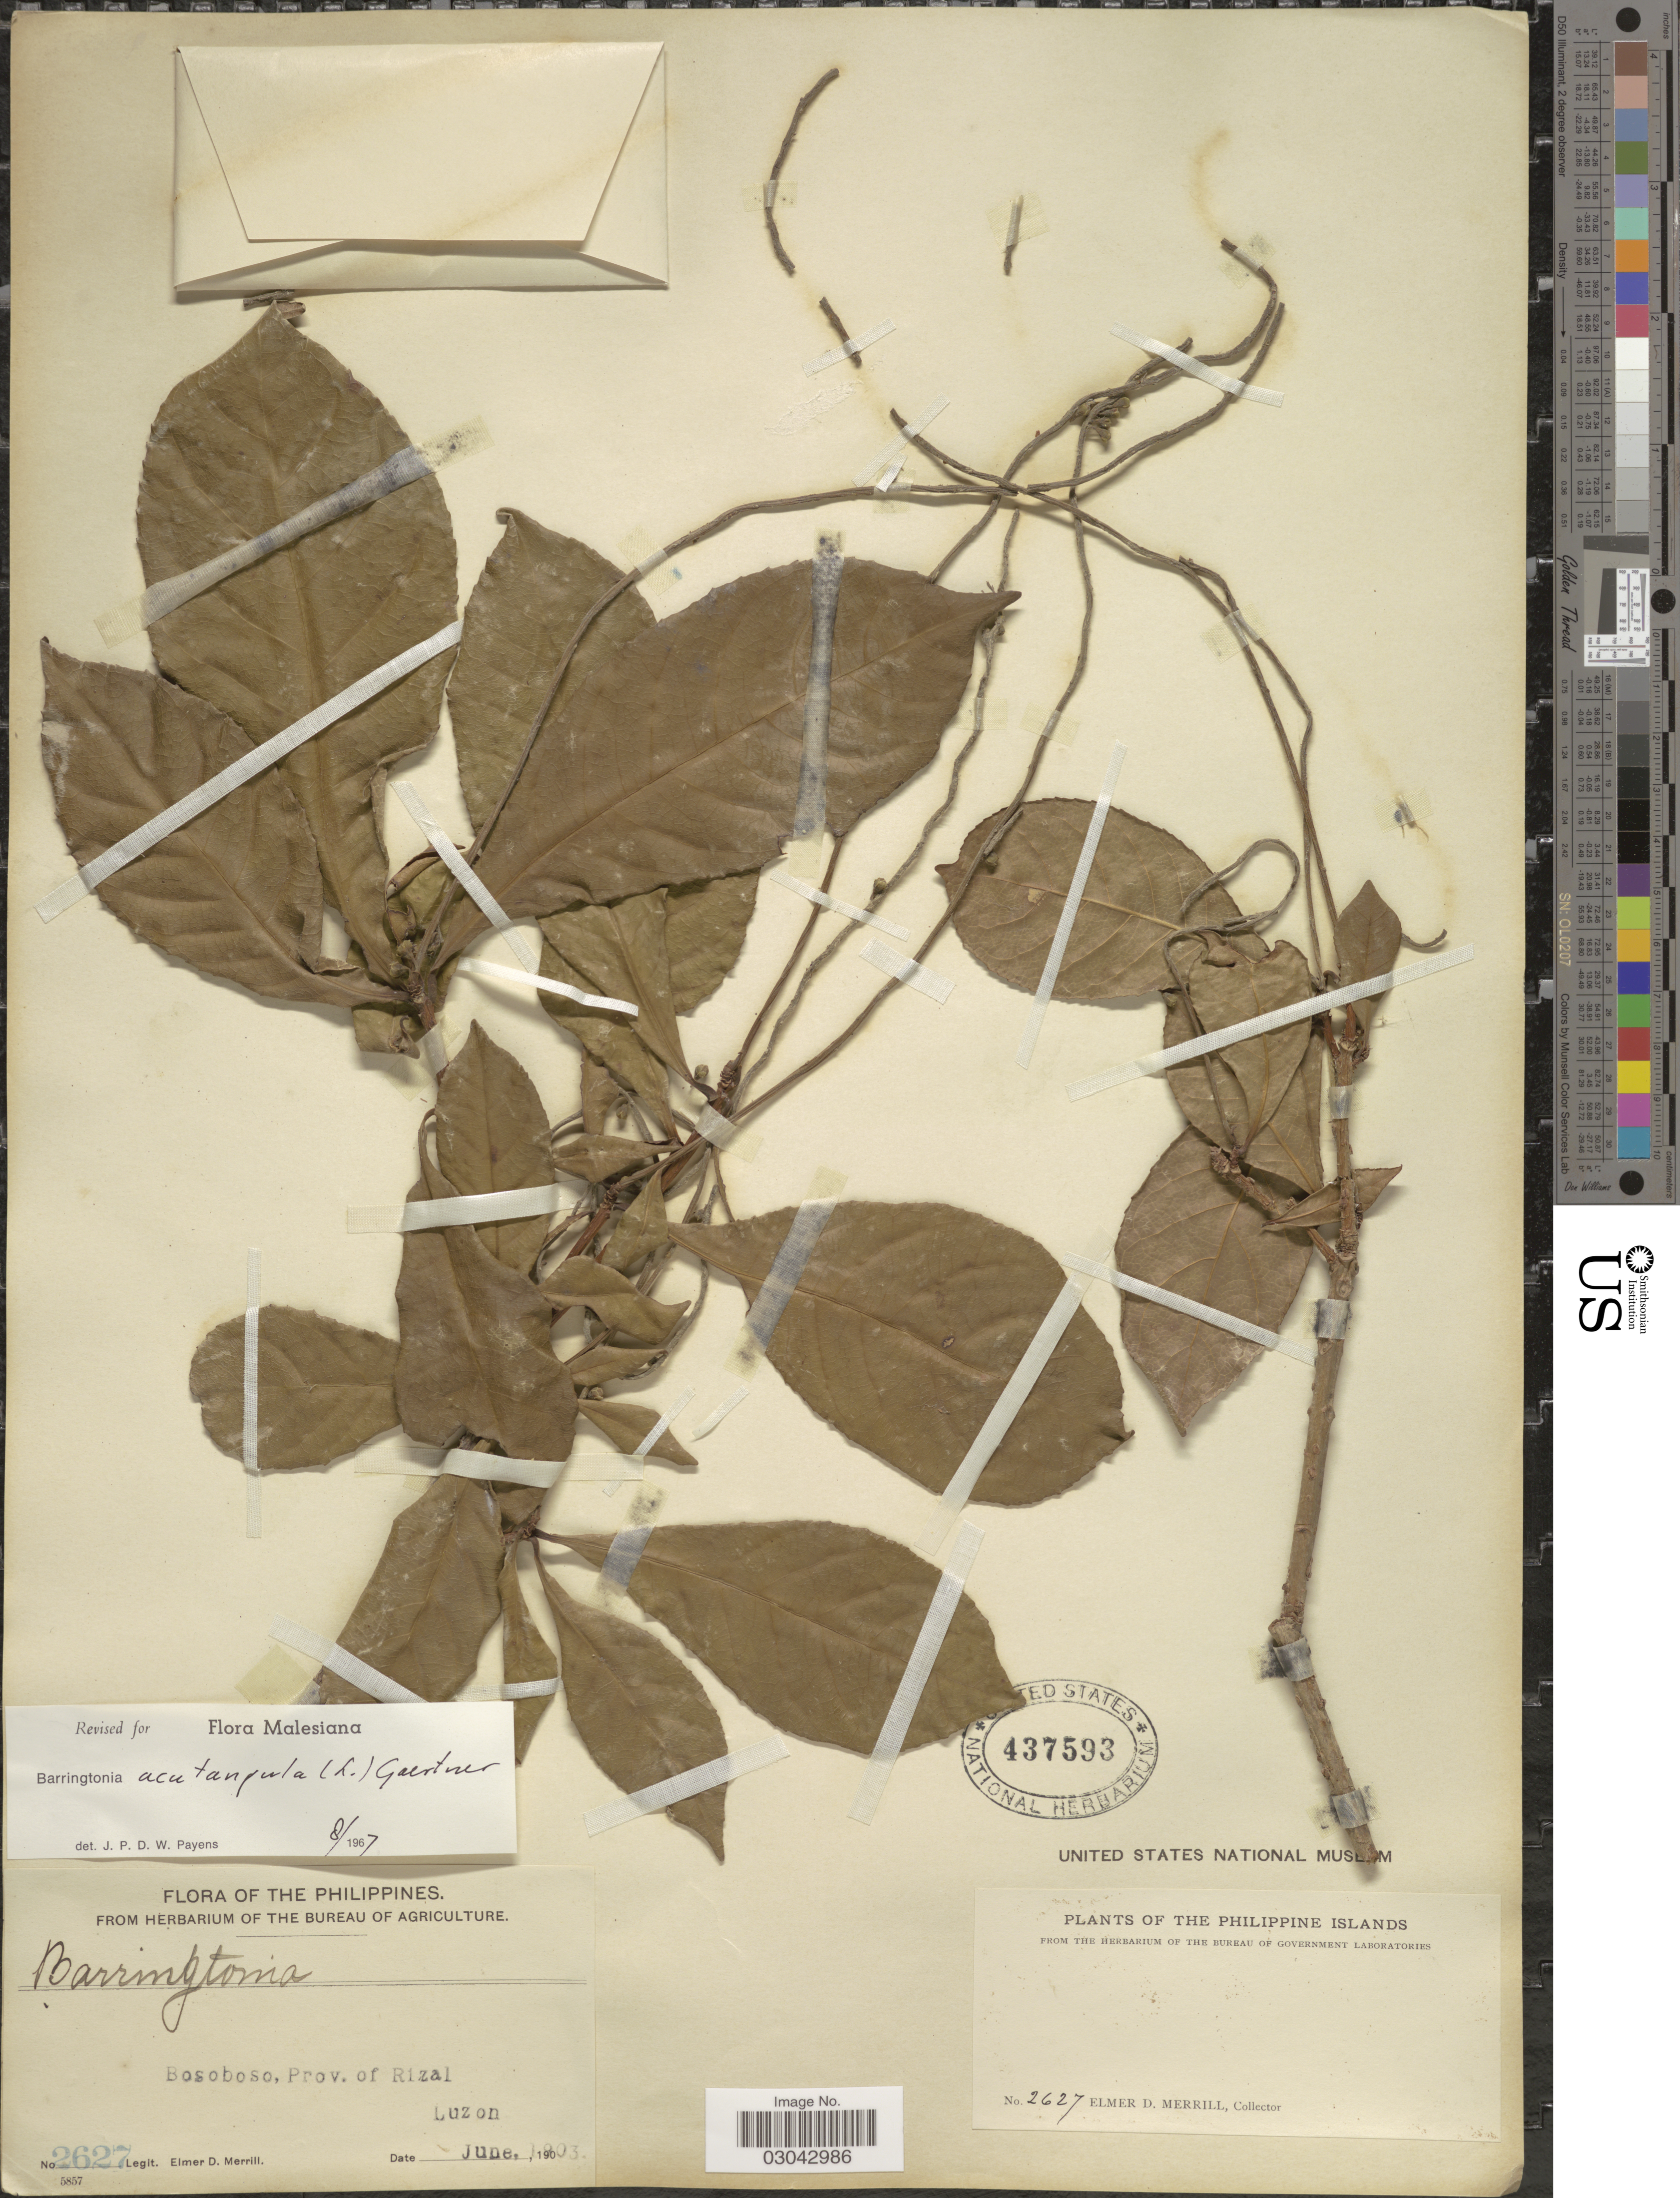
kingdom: Plantae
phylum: Tracheophyta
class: Magnoliopsida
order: Ericales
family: Lecythidaceae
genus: Barringtonia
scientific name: Barringtonia acutangula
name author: (L.) Gaertn.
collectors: E. D. Merrill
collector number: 2627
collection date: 1903-06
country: Philippines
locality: Bosoboso, Prov. of Rizal, Luzon.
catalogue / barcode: US 437593